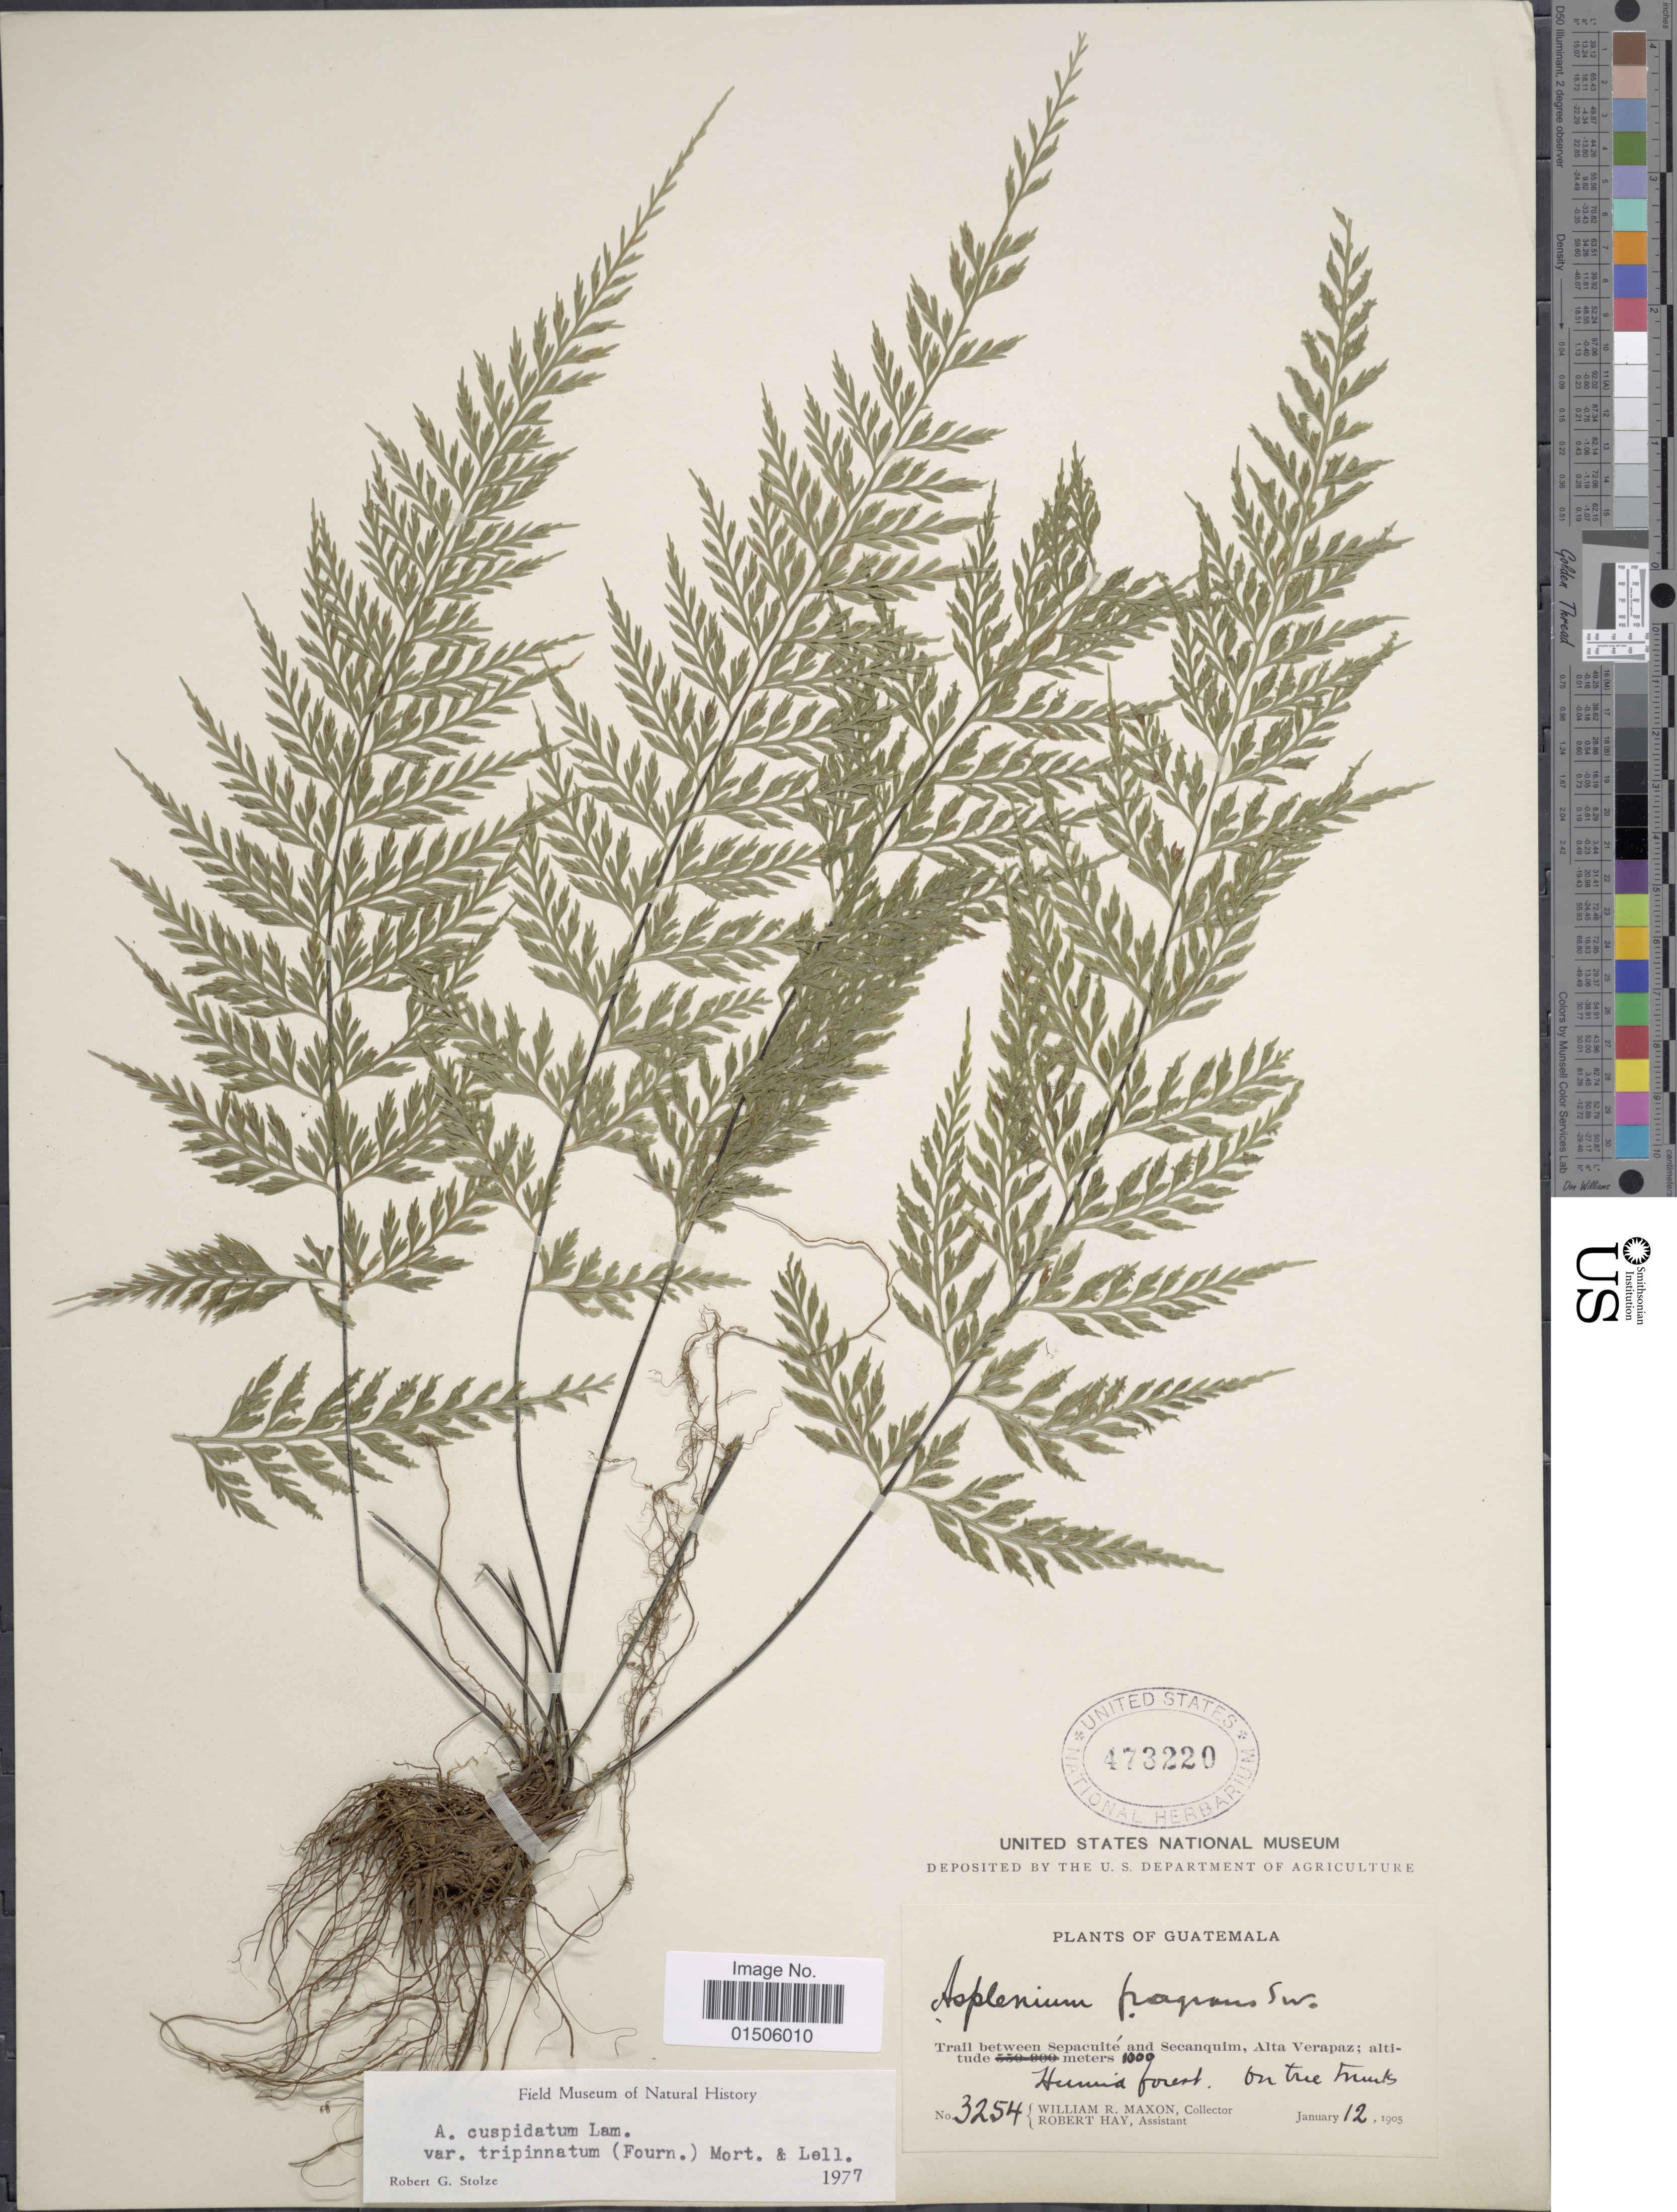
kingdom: Plantae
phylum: Tracheophyta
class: Polypodiopsida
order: Polypodiales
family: Aspleniaceae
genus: Asplenium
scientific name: Asplenium cuspidatum var. tripinnatum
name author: (E. Fourn.) C.V. Morton & Lellinger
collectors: W. R. Maxon & R. H. Hay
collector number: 3254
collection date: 1905-01-12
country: Guatemala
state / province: Alta Verapaz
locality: Trail between Sepacuite and Secanquim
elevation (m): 1000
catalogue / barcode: US 473220